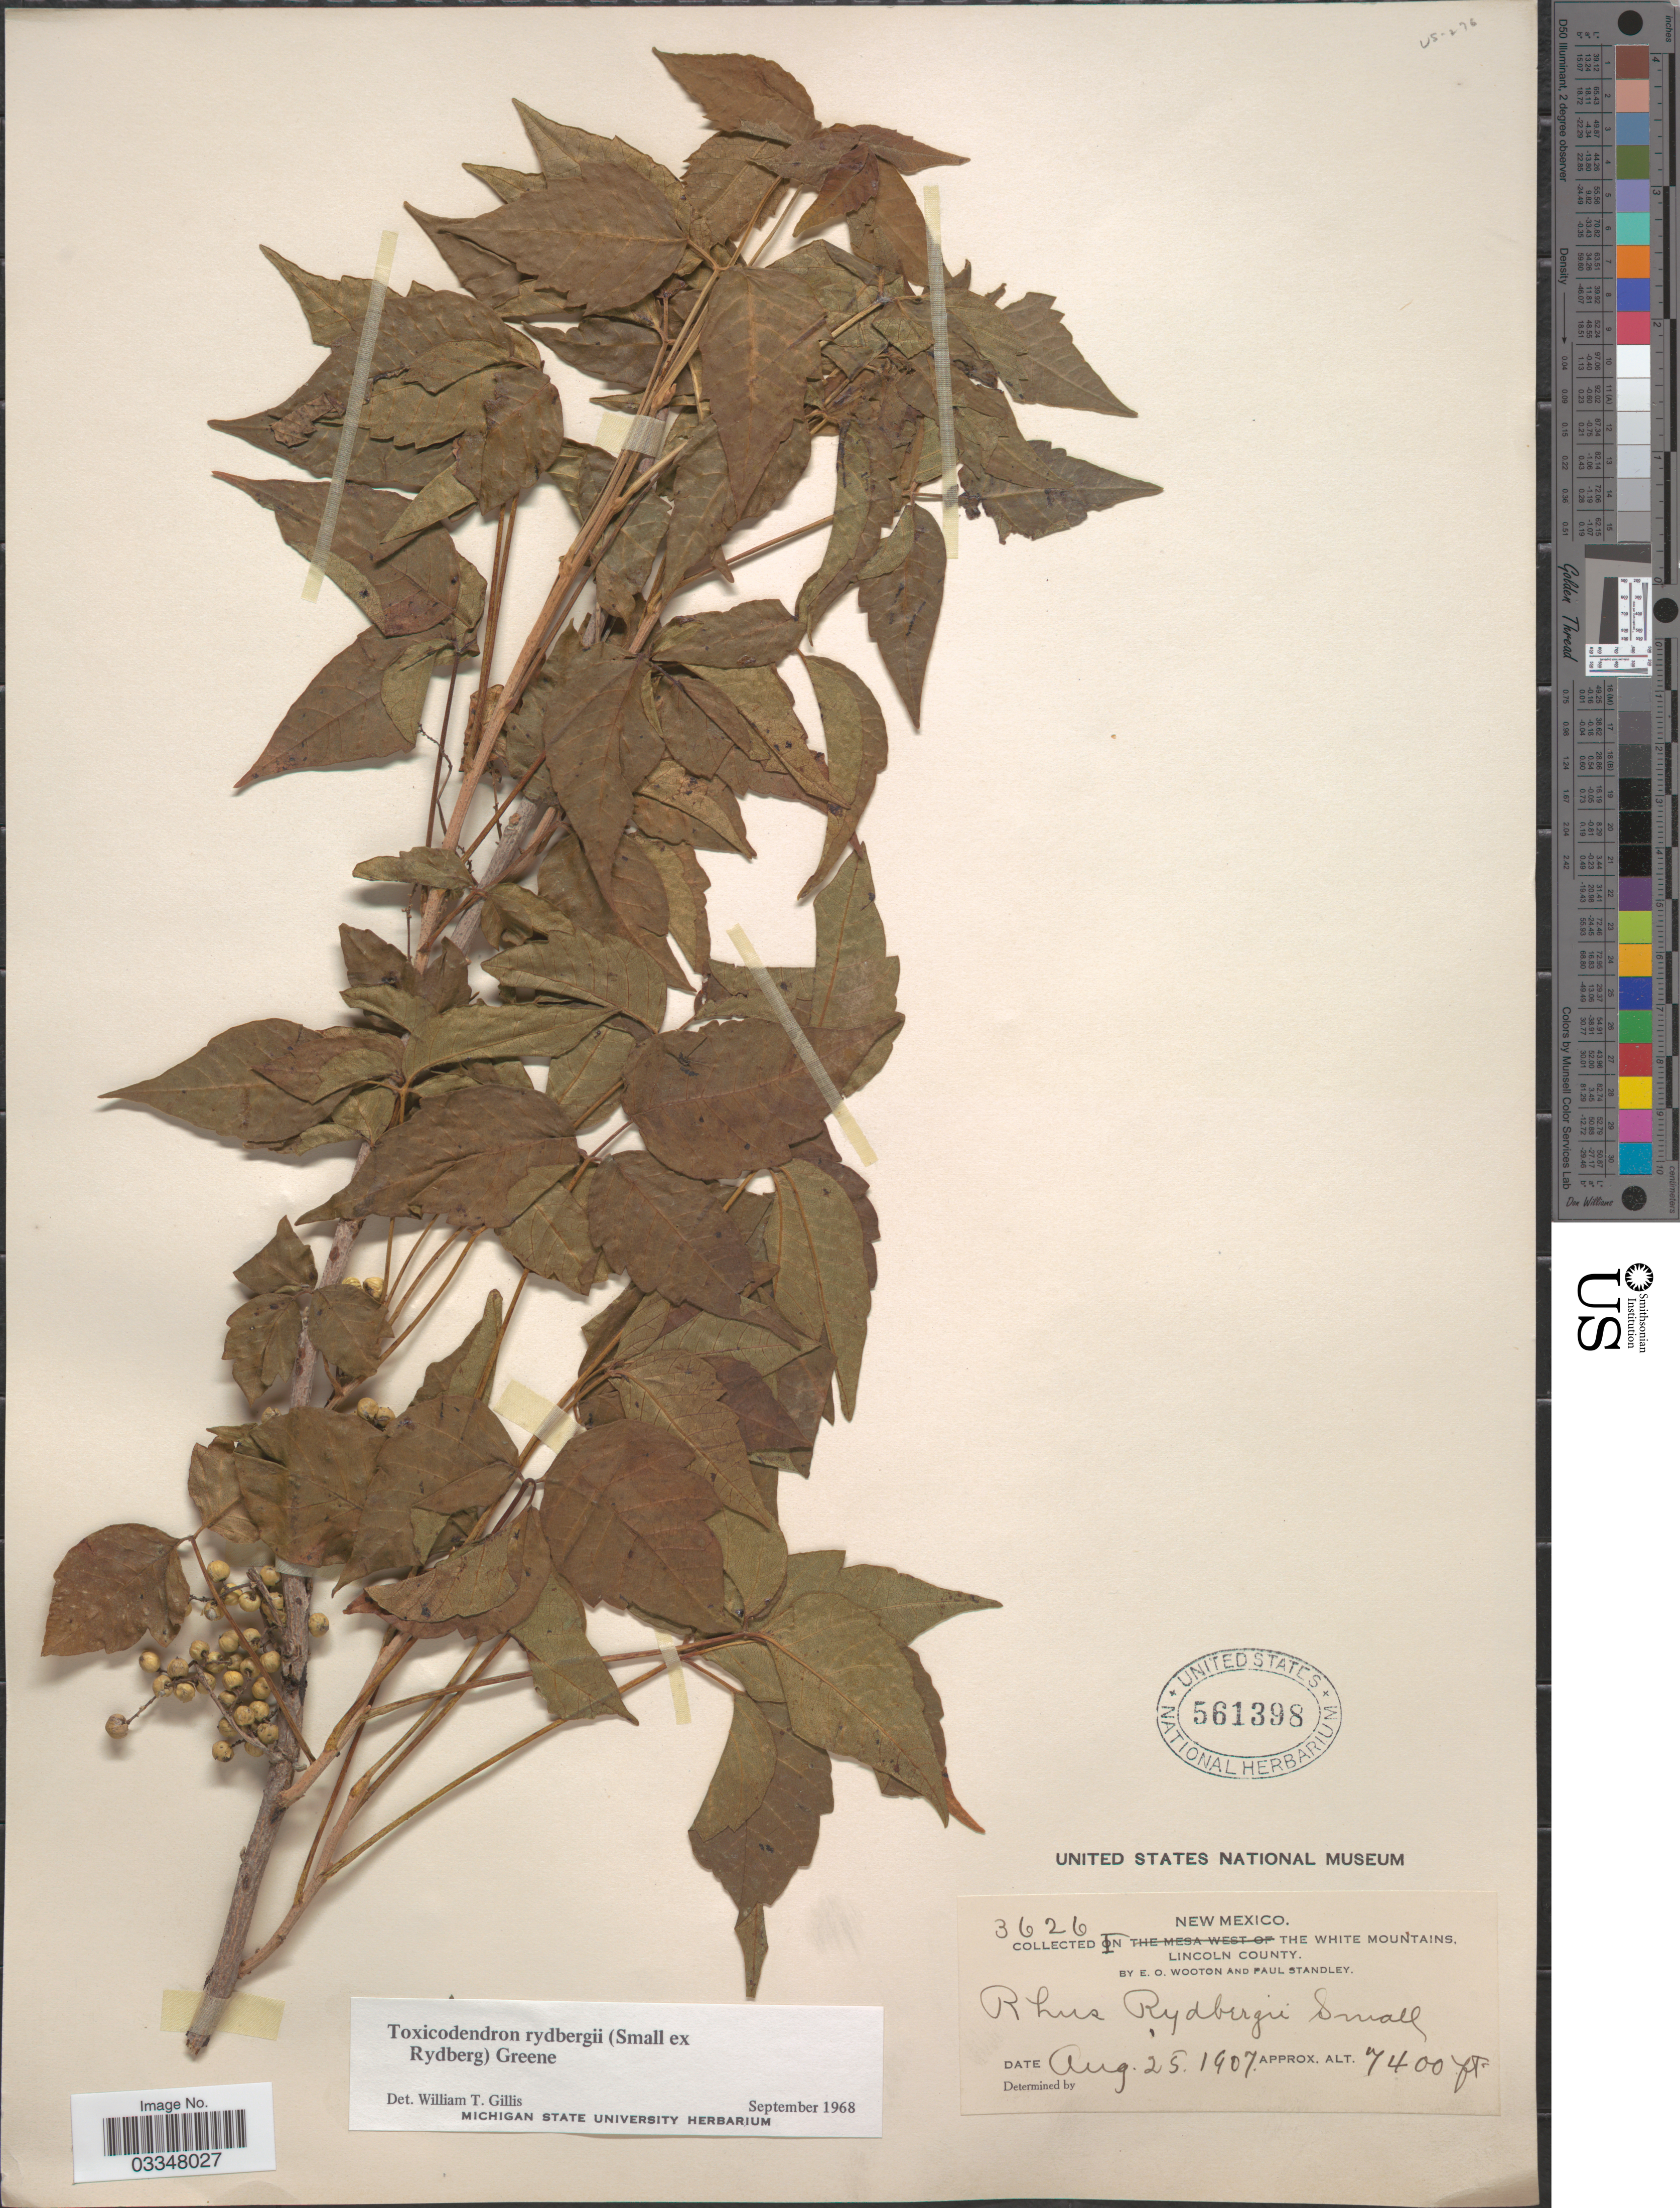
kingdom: Plantae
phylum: Tracheophyta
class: Magnoliopsida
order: Sapindales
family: Anacardiaceae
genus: Toxicodendron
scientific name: Toxicodendron radicans subsp. rydbergii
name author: (Small & Rydb.) Á. Löve & D. Löve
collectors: E. O. Wooton & P. C. Standley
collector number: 3626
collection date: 1907-08-25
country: United States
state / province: New Mexico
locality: In the White Mountains, Lincoln County.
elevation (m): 2256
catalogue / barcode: US 561398